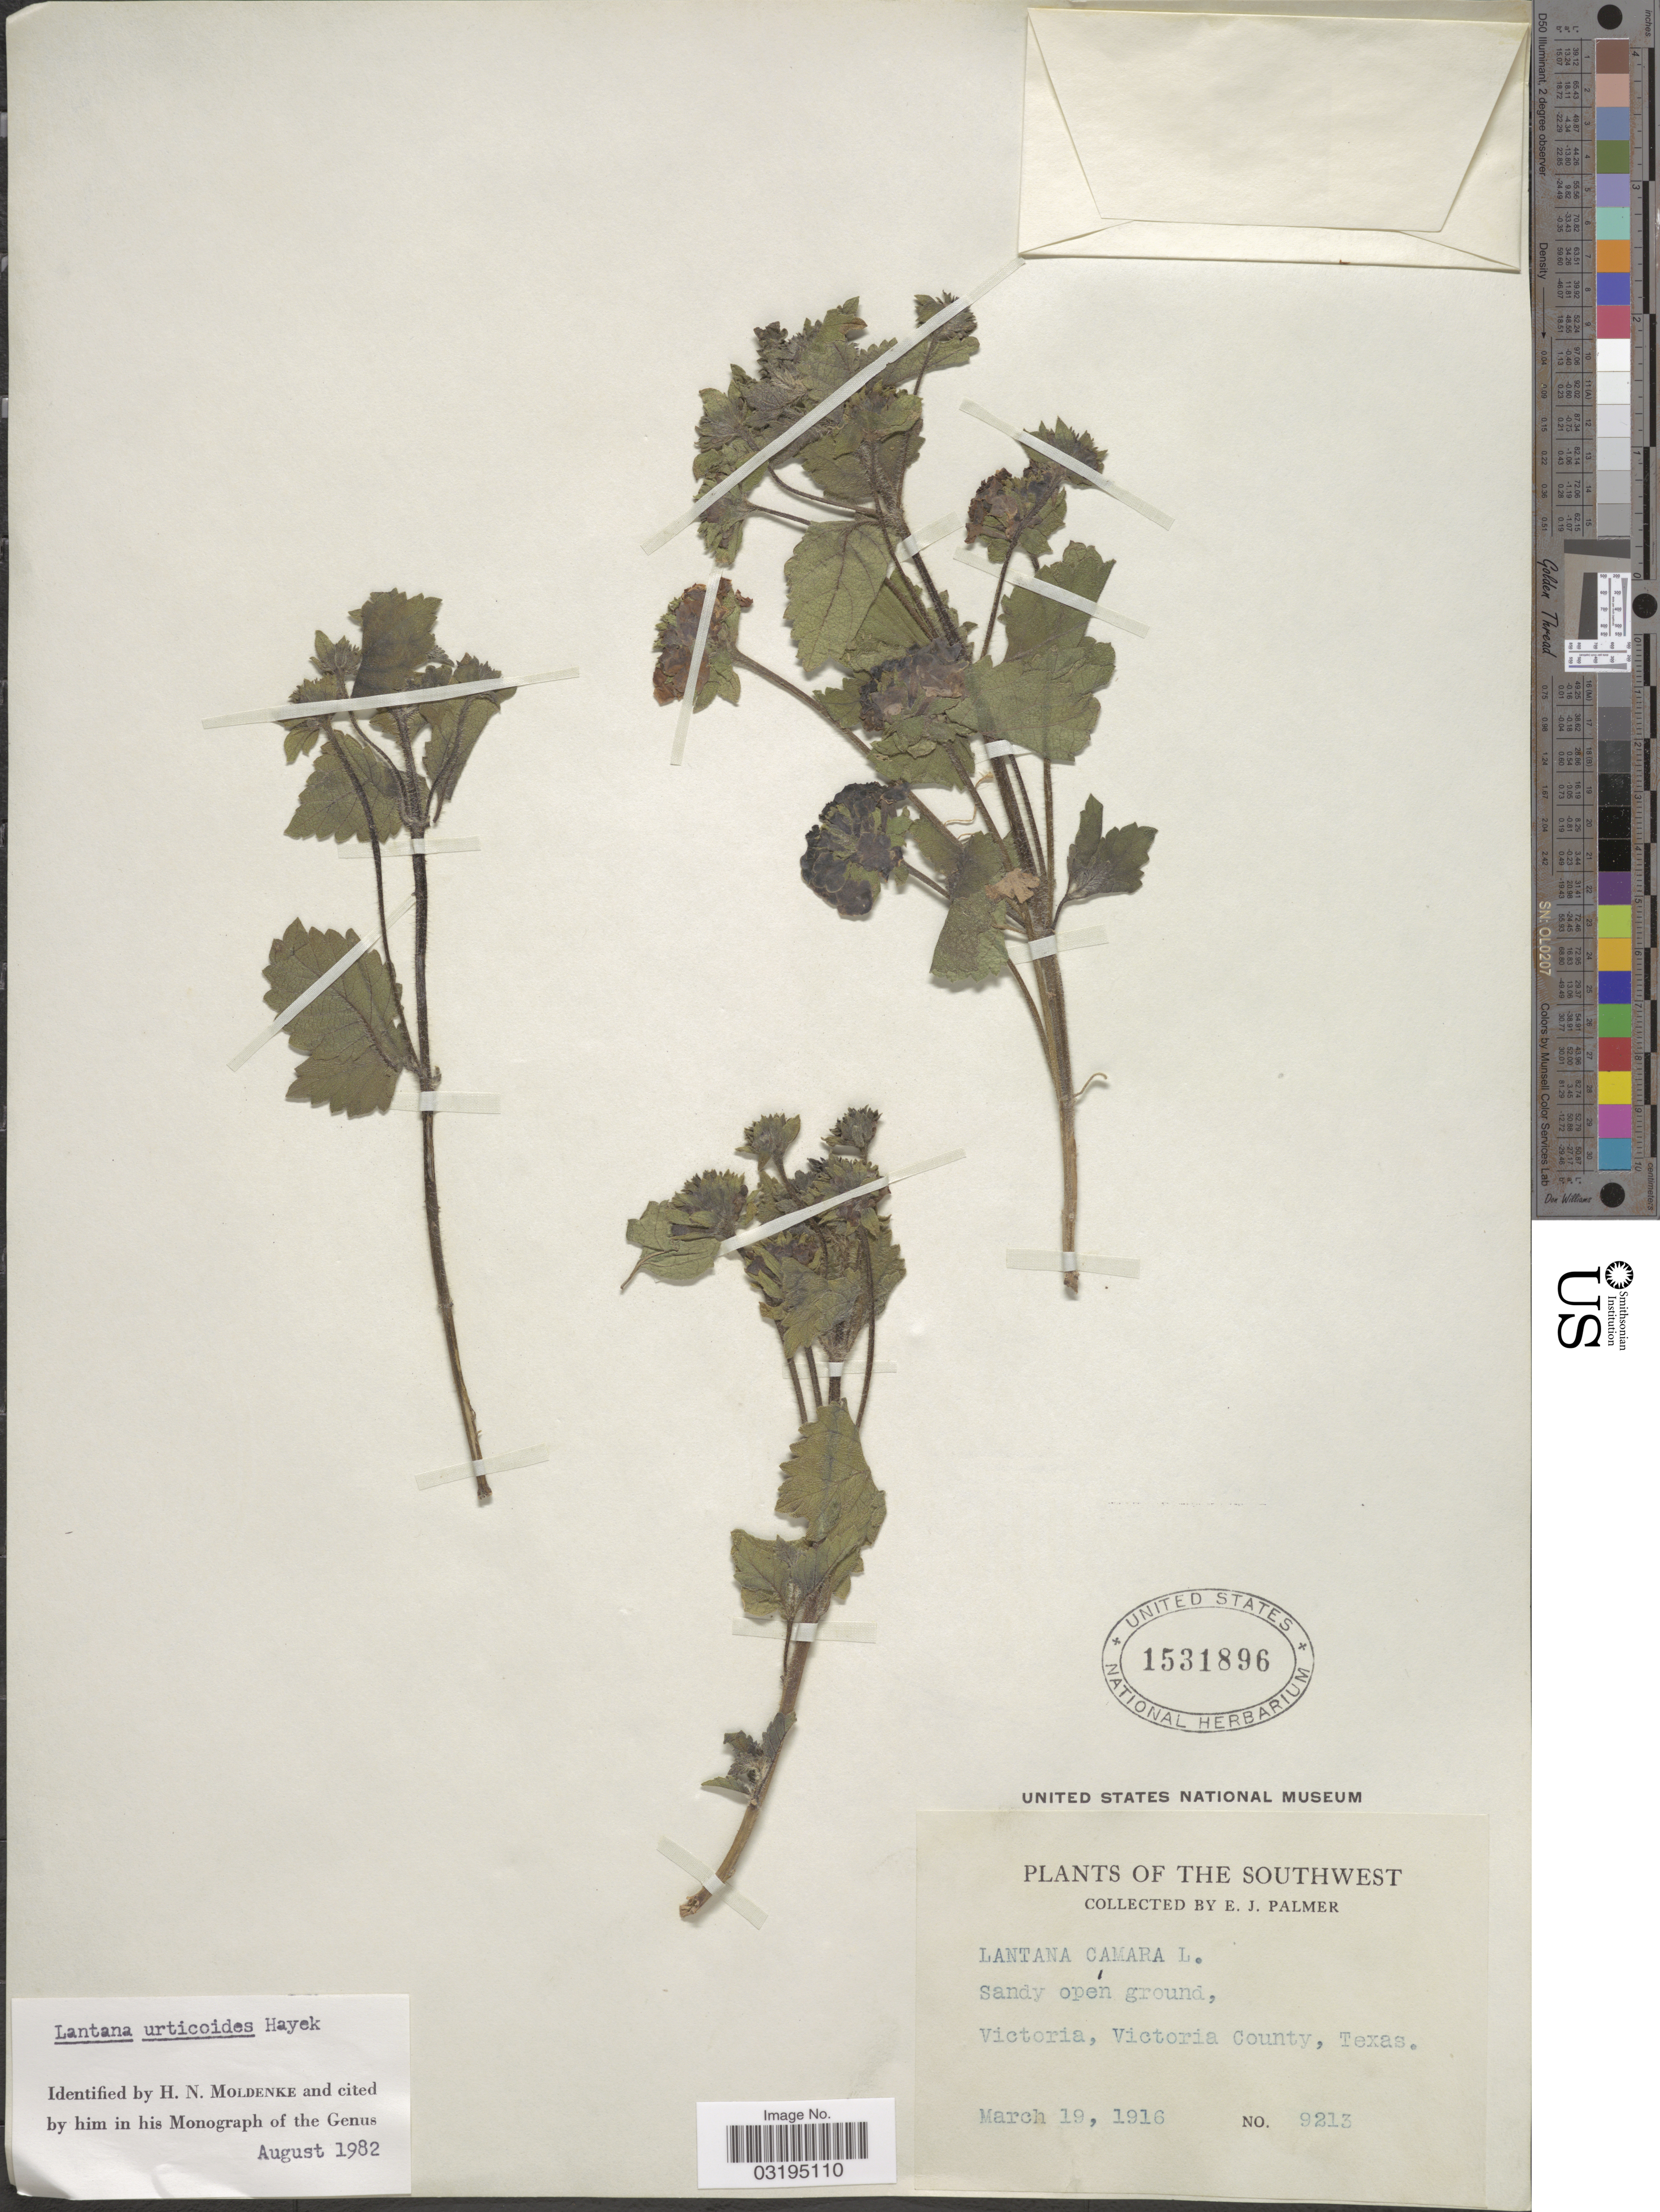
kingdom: Plantae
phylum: Tracheophyta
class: Magnoliopsida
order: Lamiales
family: Verbenaceae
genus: Lantana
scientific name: Lantana urticoides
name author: Hayek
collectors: E. J. Palmer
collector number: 9213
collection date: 1916-03-19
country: United States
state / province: Texas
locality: Southwest. Victoria, Victoria County.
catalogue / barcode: US 1531896